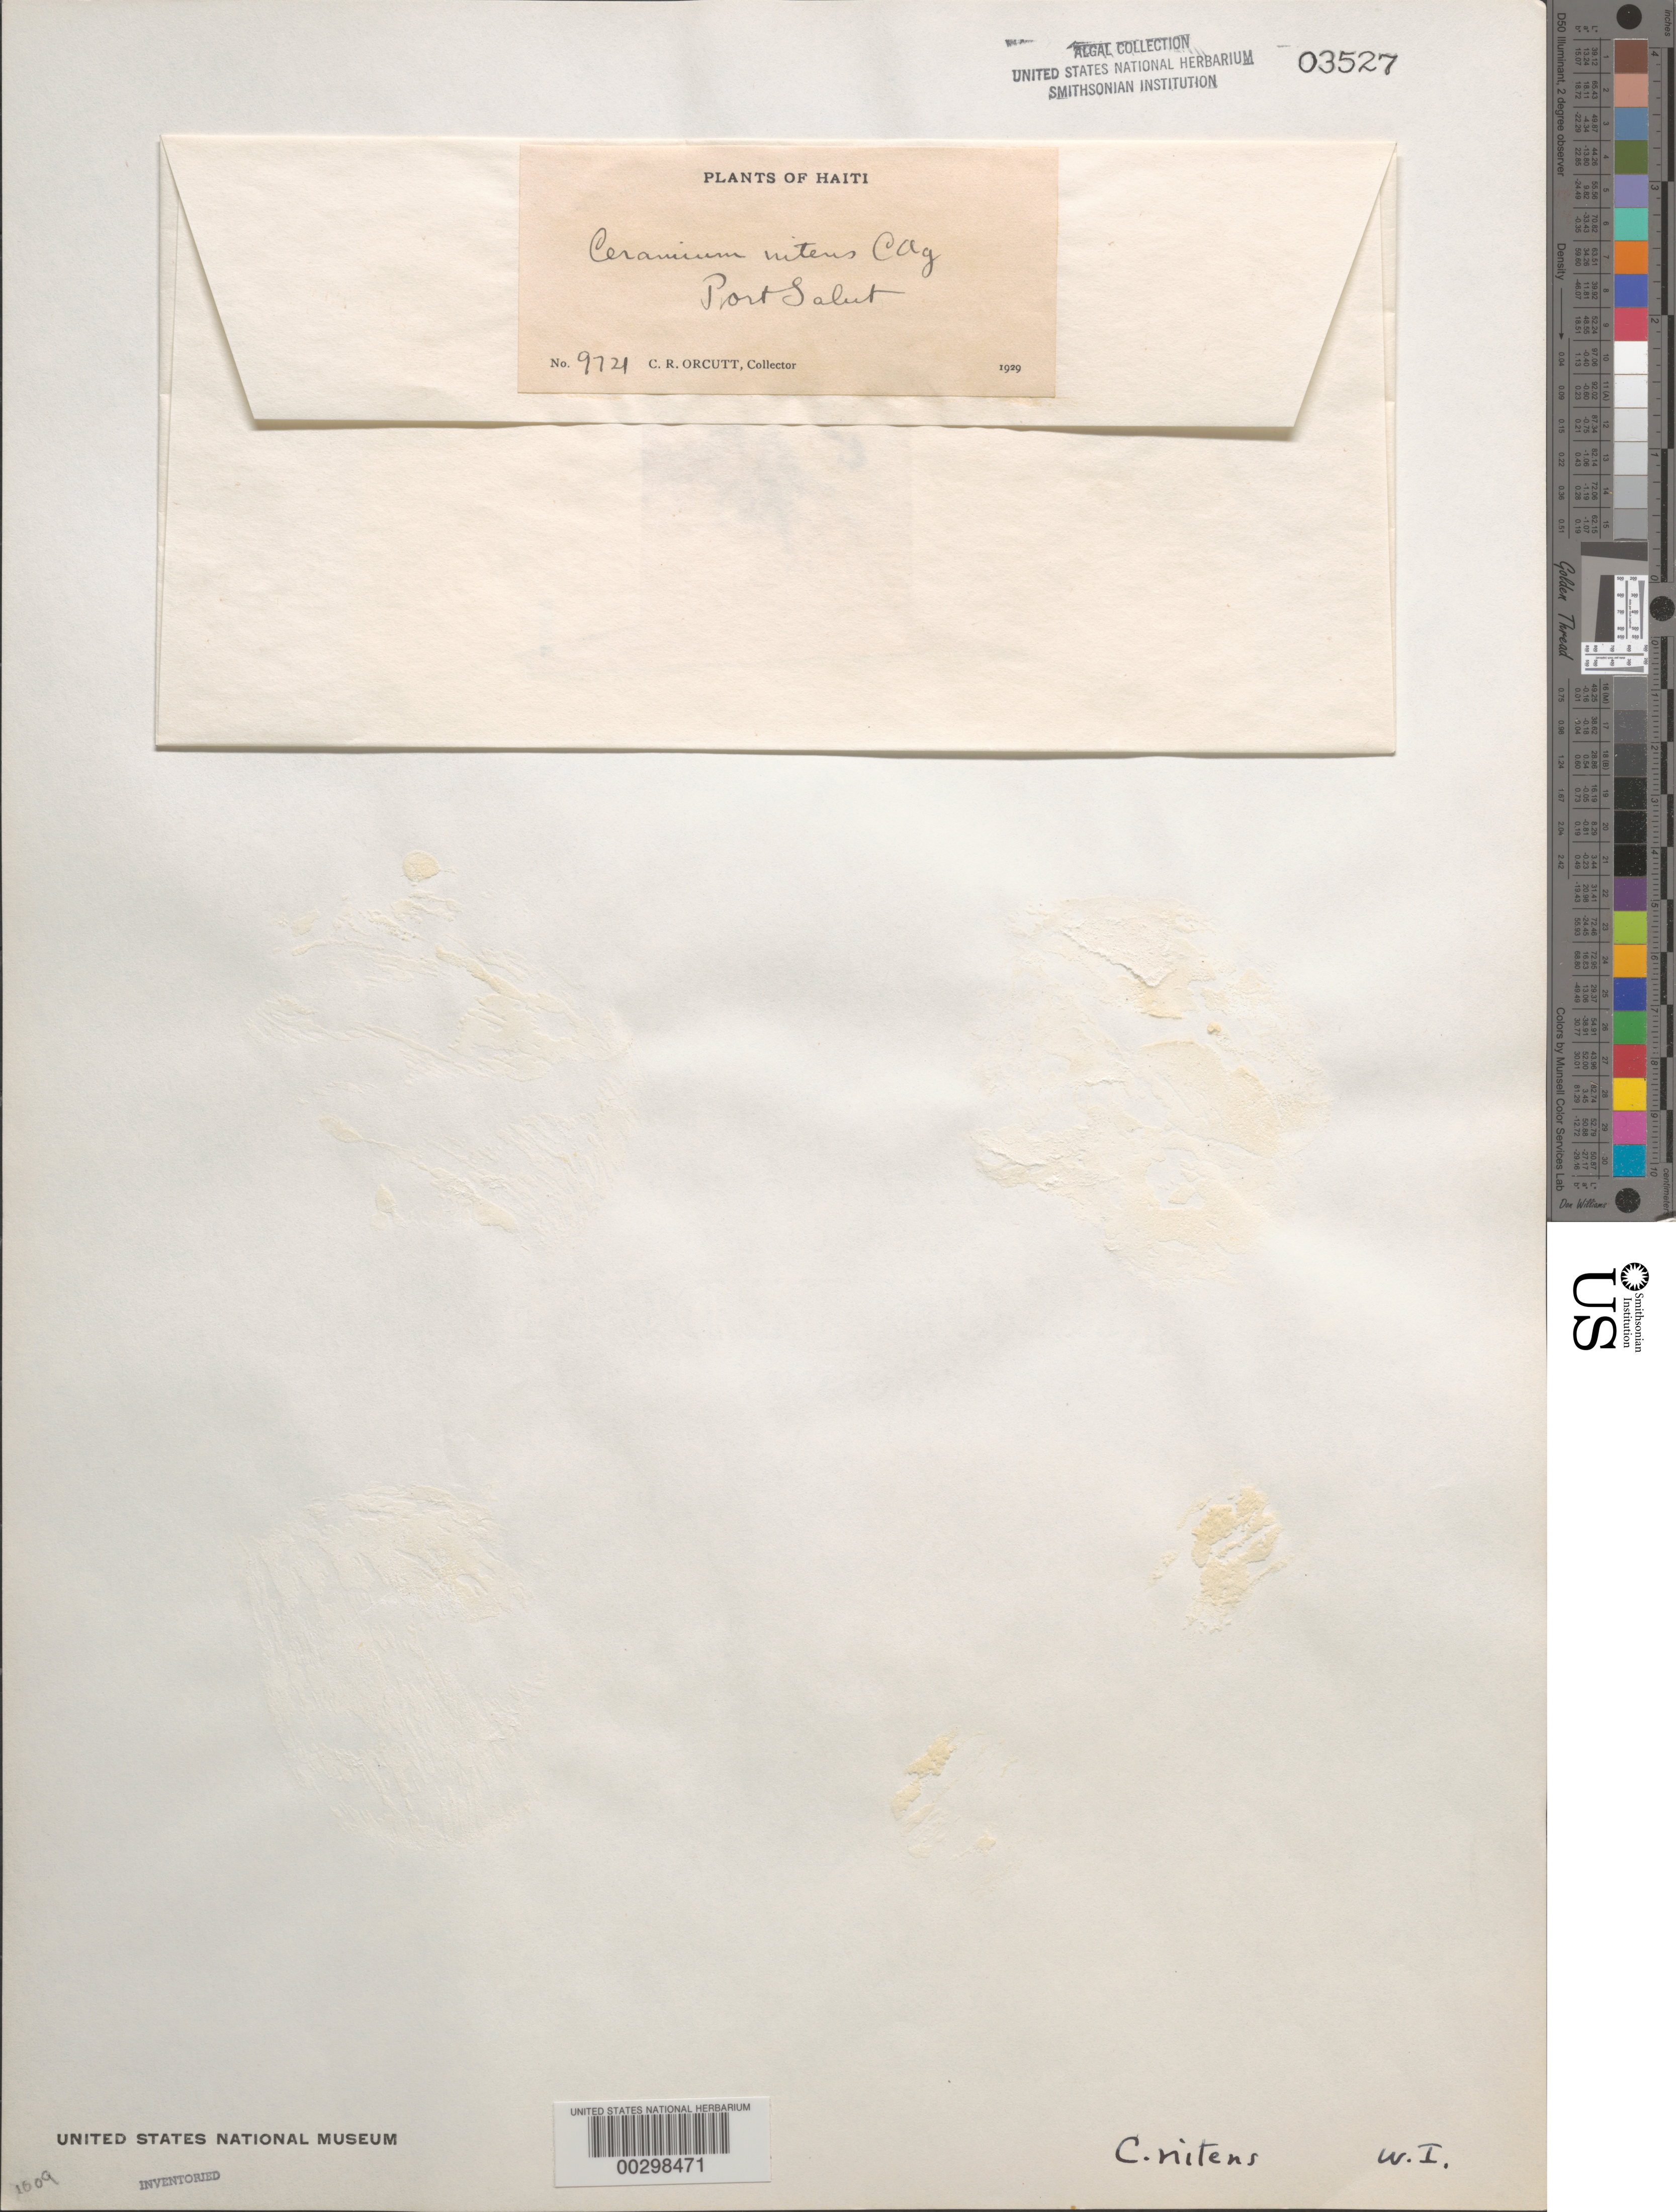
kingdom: Plantae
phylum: Rhodophyta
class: Florideophyceae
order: Ceramiales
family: Ceramiaceae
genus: Ceramium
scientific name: Ceramium nitens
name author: (C. Agardh) J. Agardh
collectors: C. R. Orcutt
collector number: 9721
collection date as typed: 1929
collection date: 1929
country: Haiti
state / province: Sud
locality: Port salut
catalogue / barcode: US 3527